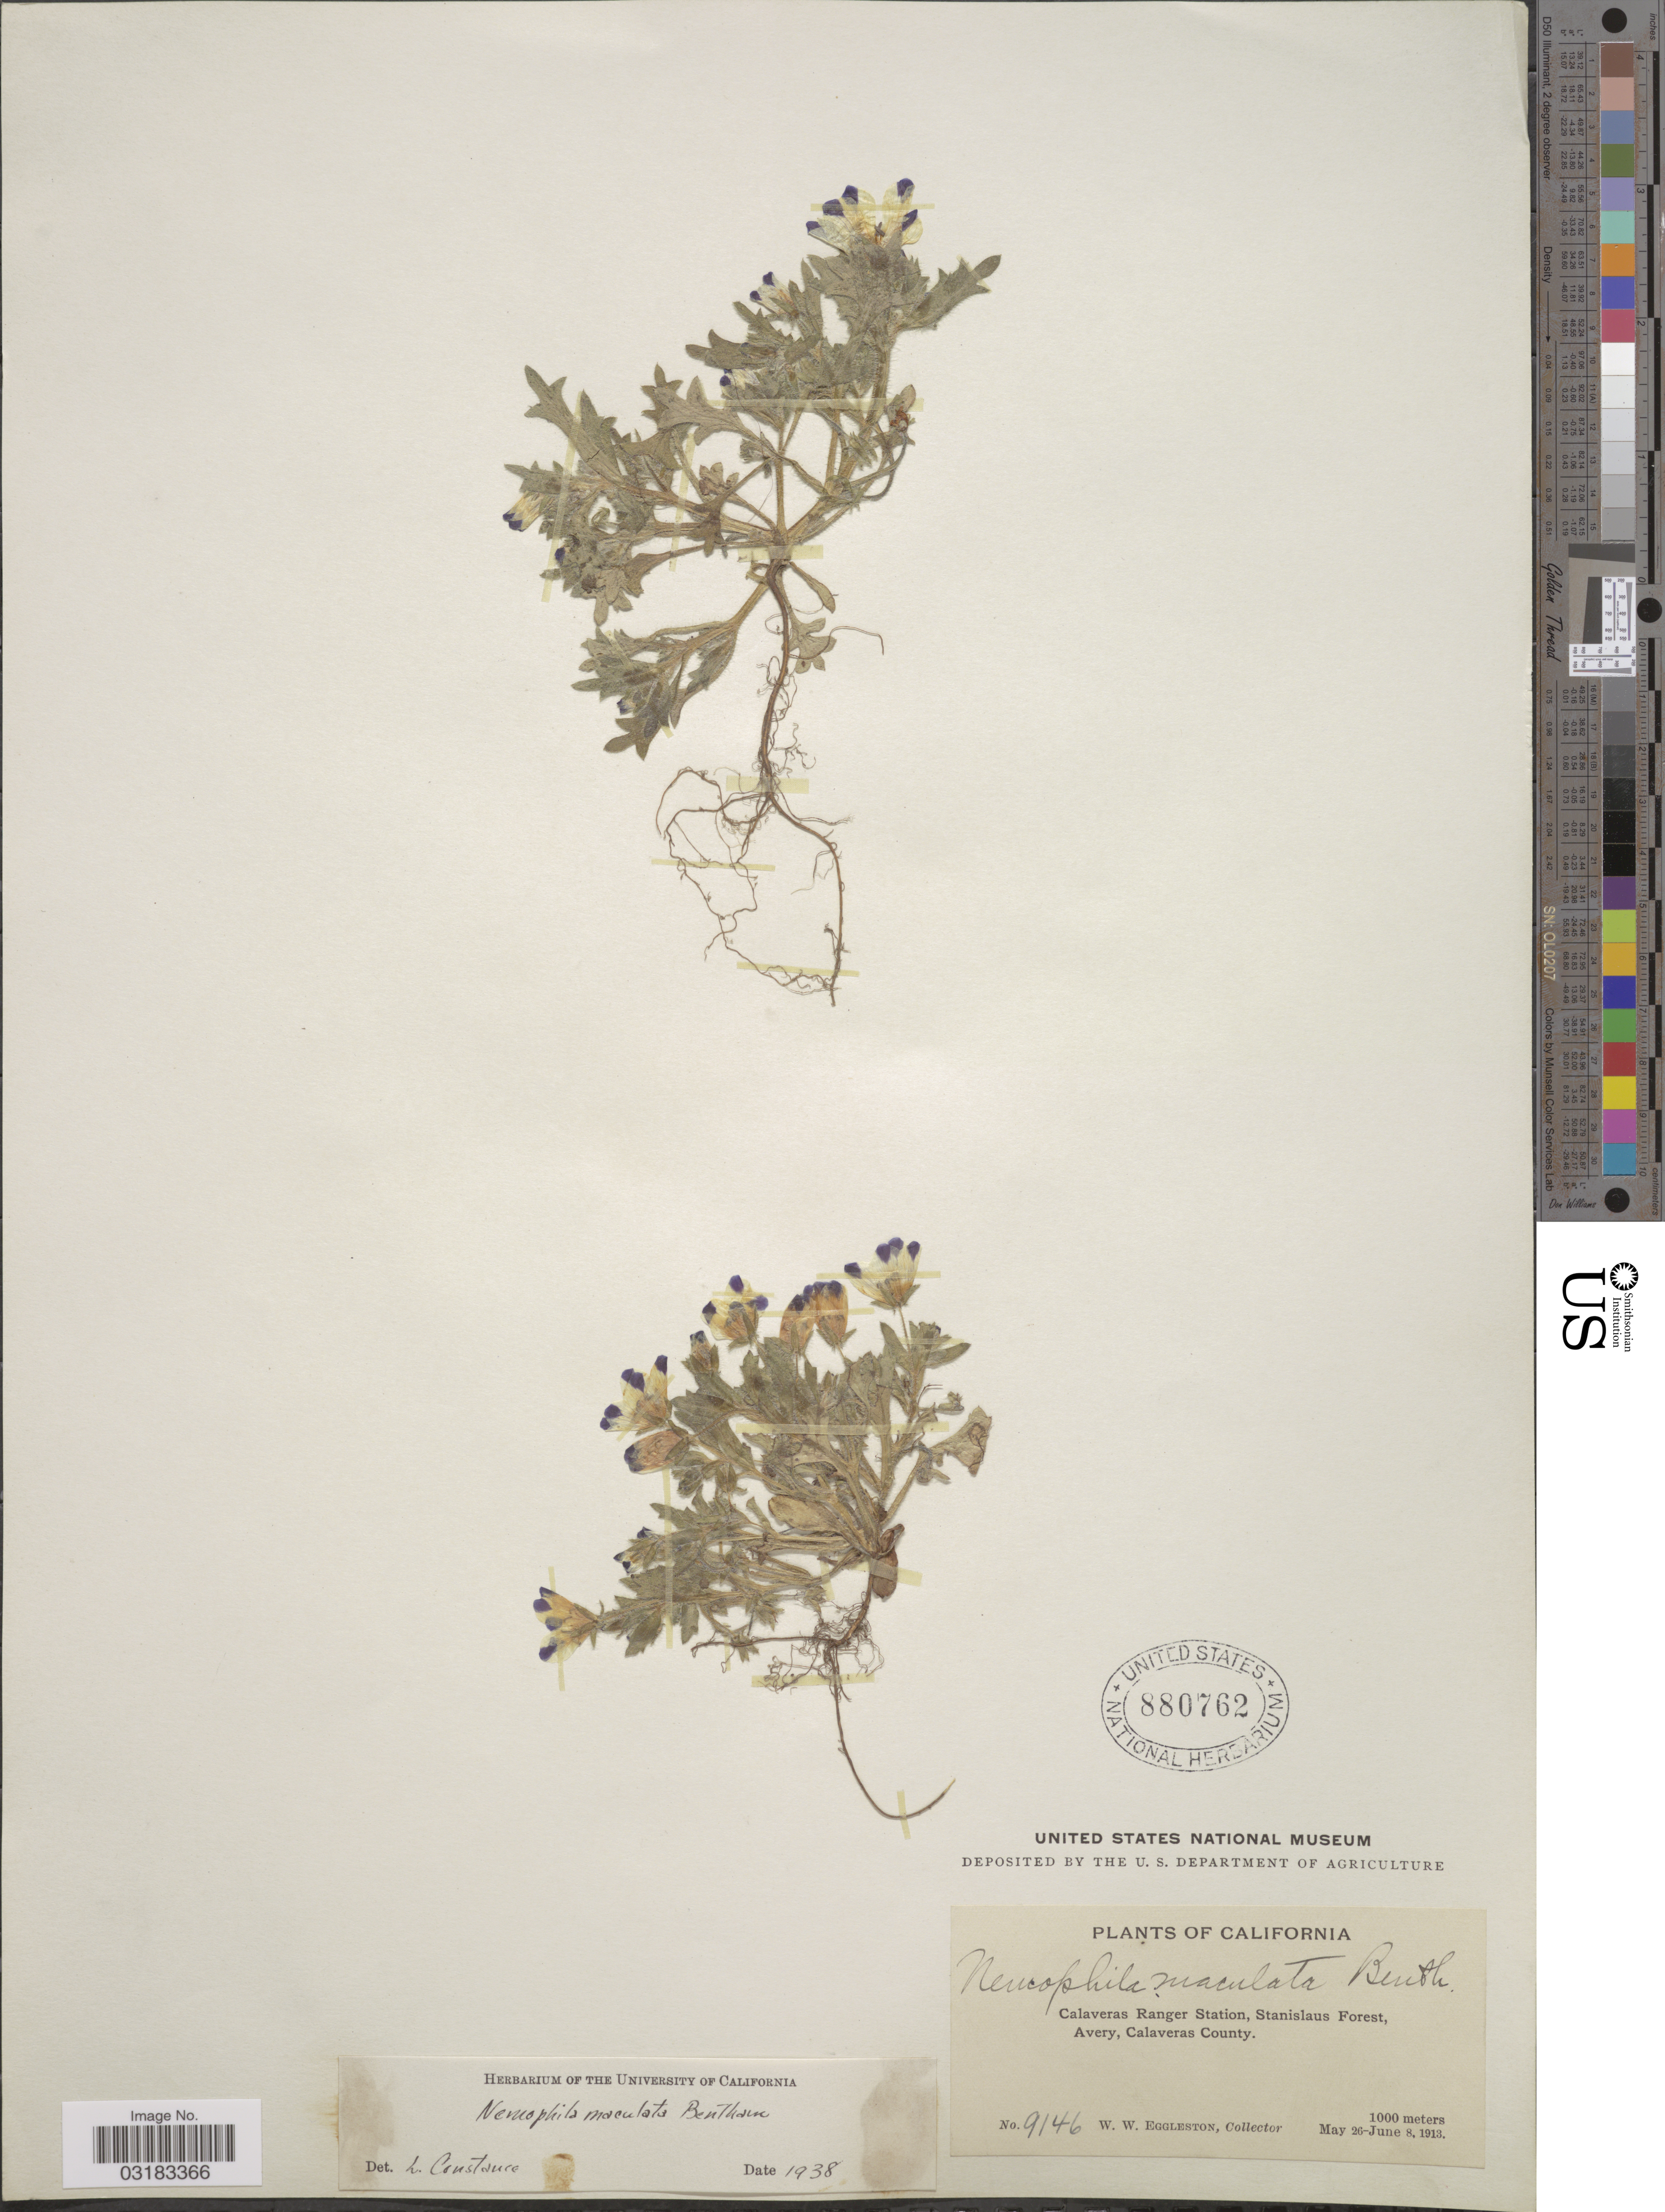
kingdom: Plantae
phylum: Tracheophyta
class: Magnoliopsida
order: Boraginales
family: Hydrophyllaceae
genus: Nemophila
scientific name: Nemophila maculata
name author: Benth. ex Lindl.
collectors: W. W. Eggleston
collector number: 9146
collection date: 1913-05-26/1913-06-08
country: United States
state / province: California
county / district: Calaveras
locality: Calaveras Ranger Station, Stanislaus Forest, Avery, Calaveras County.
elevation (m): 1000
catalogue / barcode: US 880762